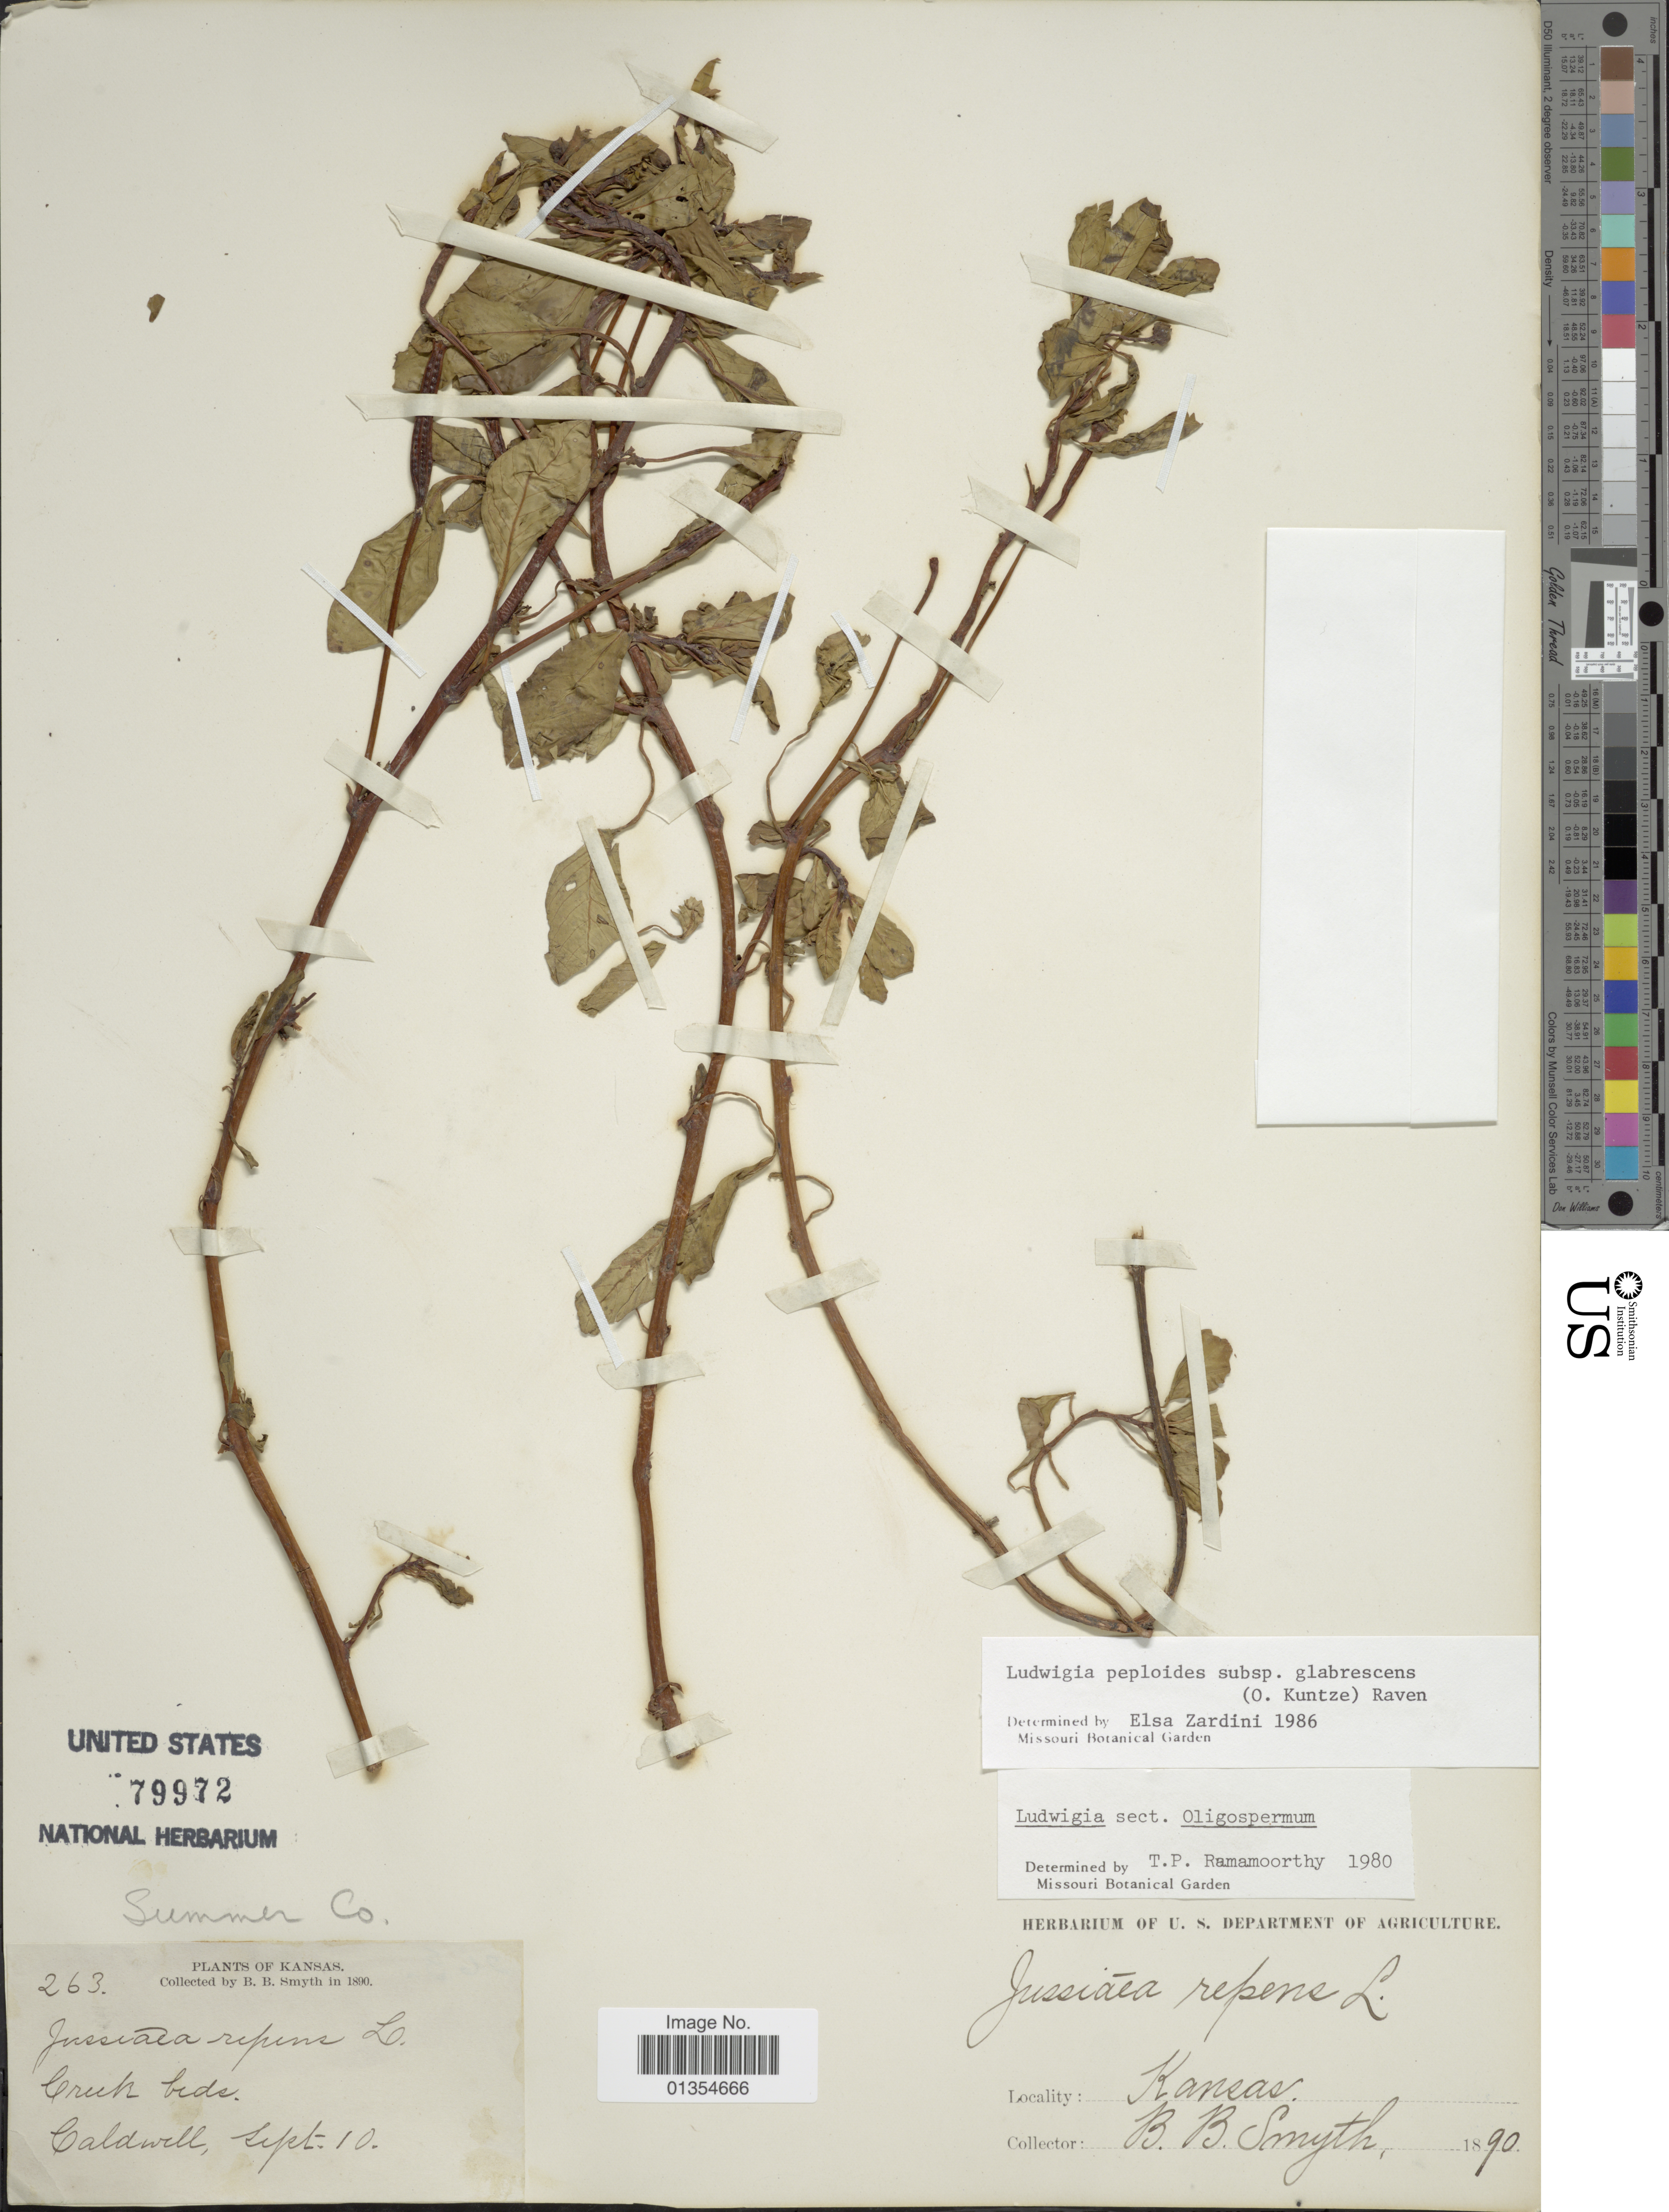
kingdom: Plantae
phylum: Tracheophyta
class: Magnoliopsida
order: Myrtales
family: Onagraceae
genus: Ludwigia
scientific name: Ludwigia peploides subsp. glabrescens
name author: (Kuntze) P.H. Raven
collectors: B. Smyth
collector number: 263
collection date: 1890-09-10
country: United States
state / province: Kansas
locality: Caldwell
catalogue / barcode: US 79972